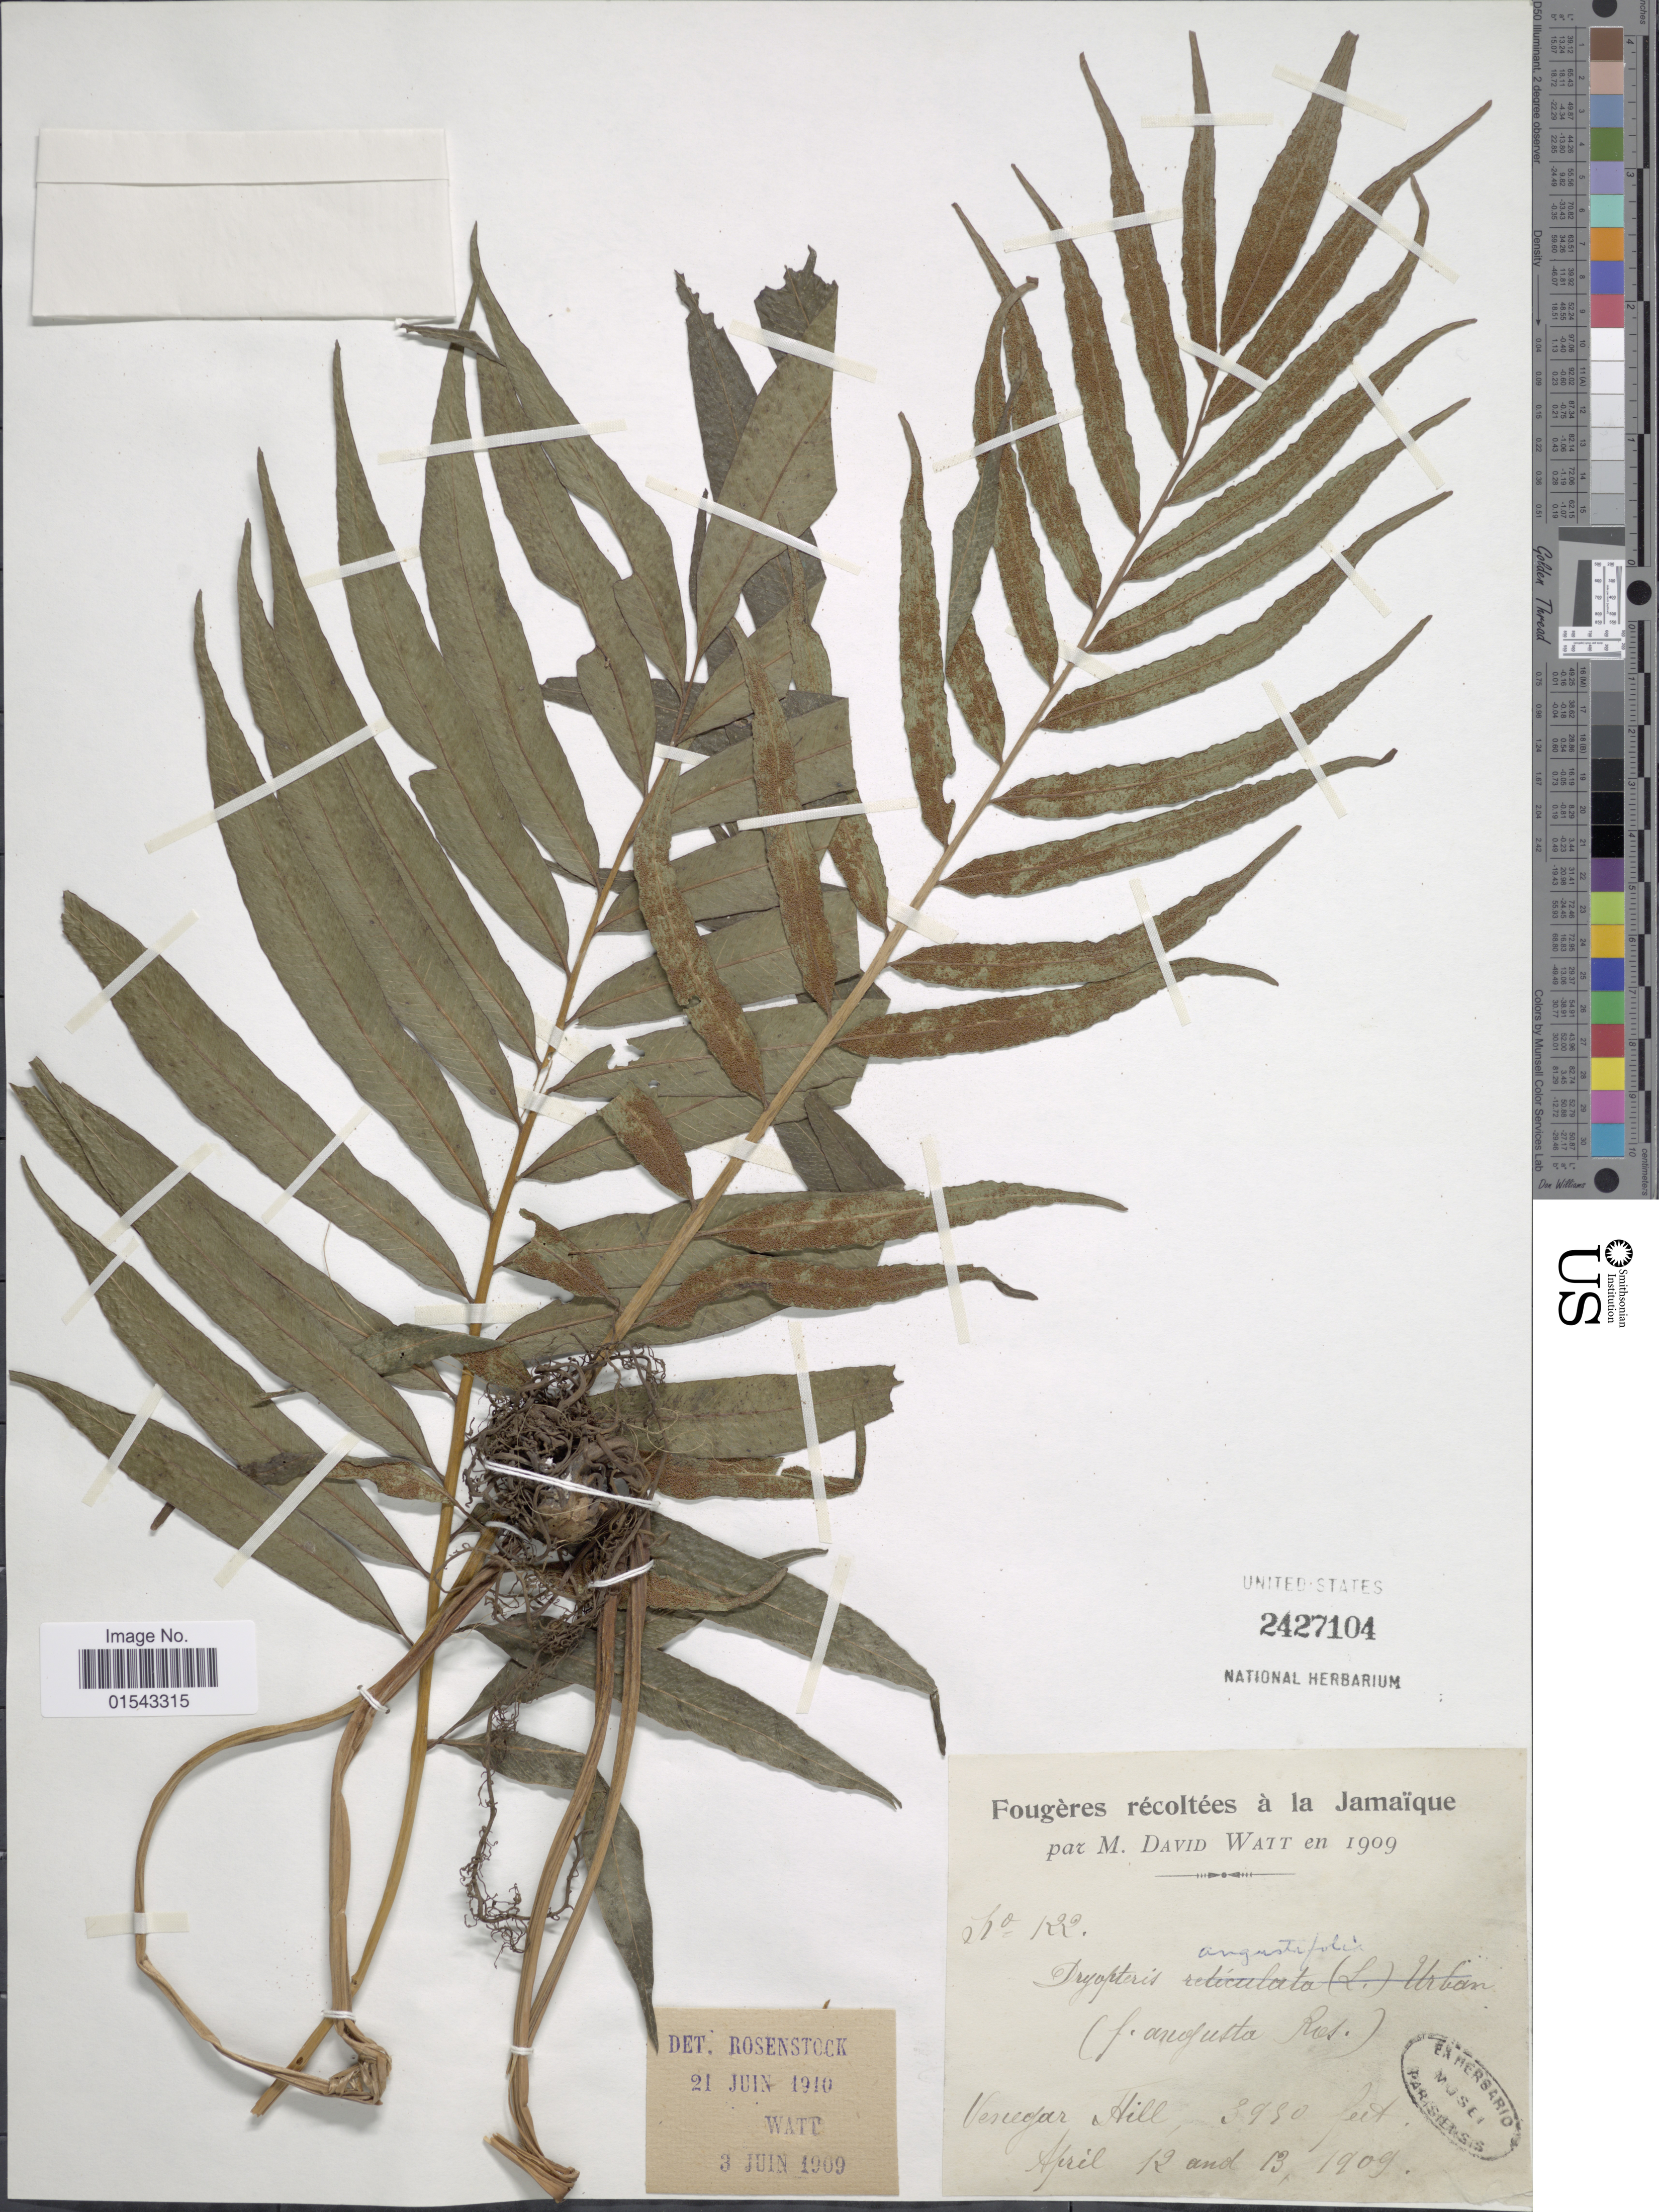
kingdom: Plantae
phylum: Tracheophyta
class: Polypodiopsida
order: Polypodiales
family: Thelypteridaceae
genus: Meniscium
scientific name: Meniscium angustifolium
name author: Willd.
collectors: D. A. P. Watt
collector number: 122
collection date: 1909-04-12/1909-04-13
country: Jamaica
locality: Venegar Hill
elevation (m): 1204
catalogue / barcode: US 2427104